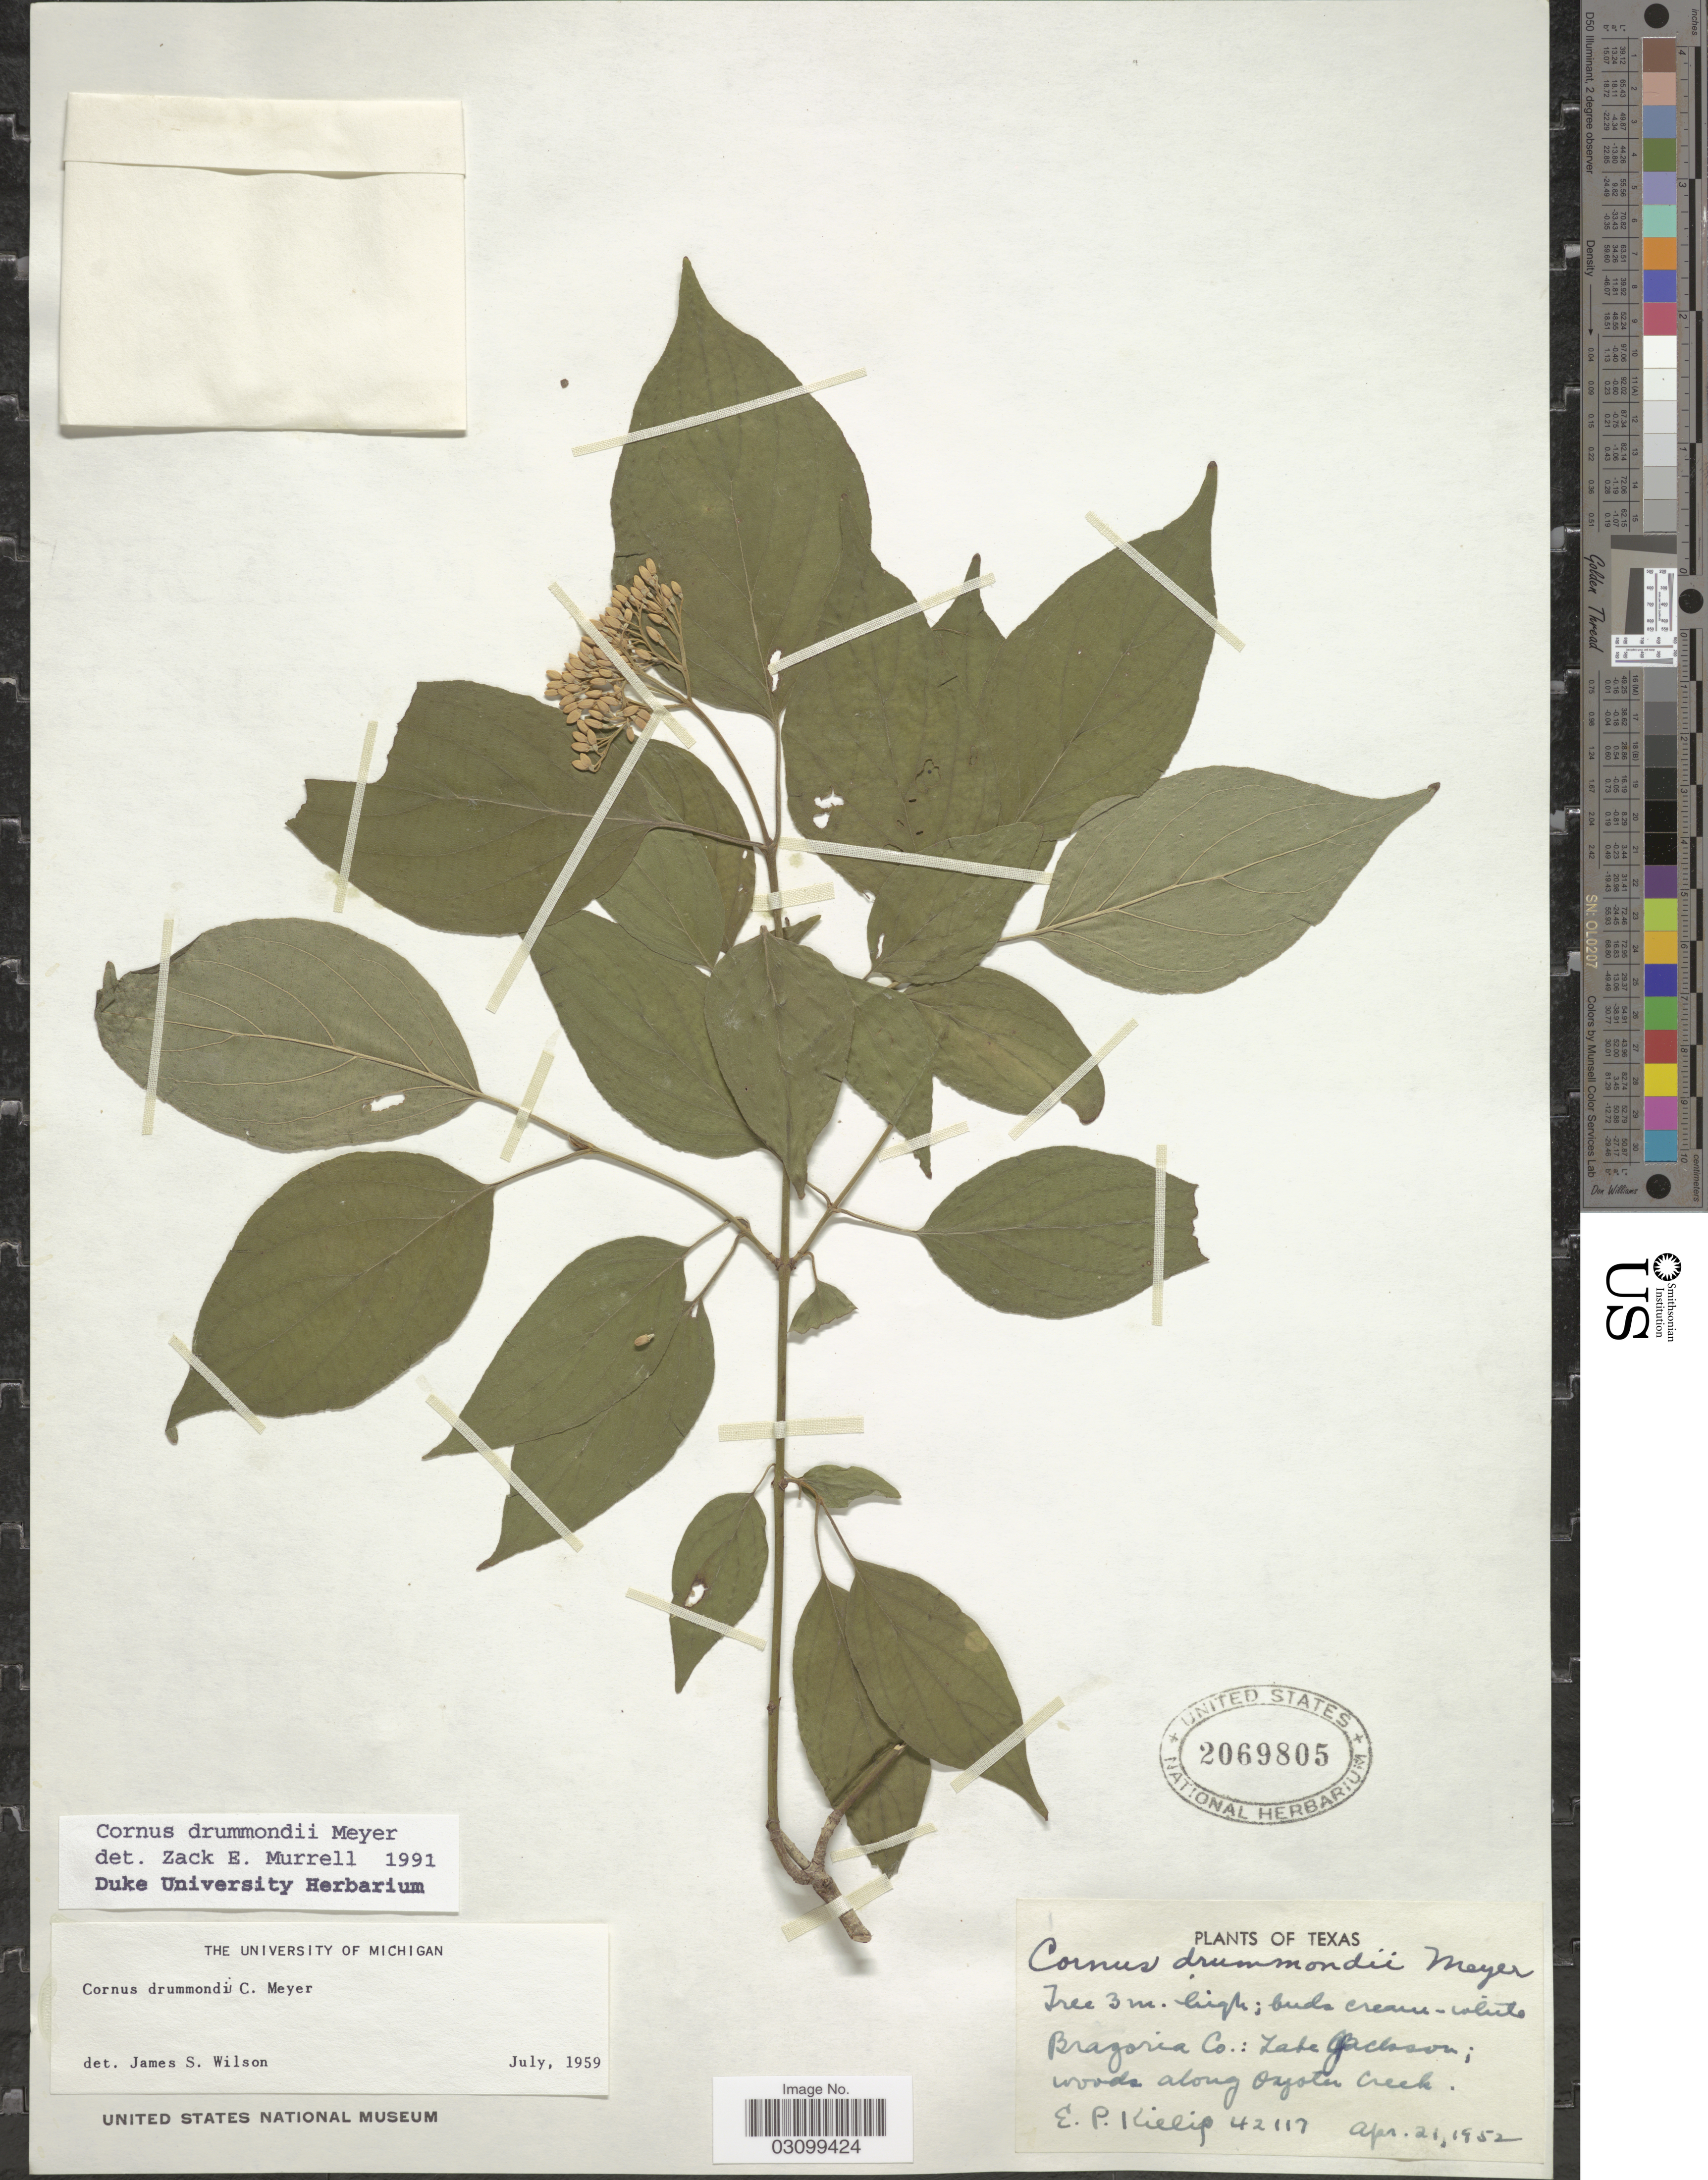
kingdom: Plantae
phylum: Tracheophyta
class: Magnoliopsida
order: Cornales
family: Cornaceae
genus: Cornus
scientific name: Cornus drummondii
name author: C.A. Mey.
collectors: E. P. Killip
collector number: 42117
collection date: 1952-04-21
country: United States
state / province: Texas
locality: Brazoria Co.: Lake Jackson; woods along Oyster Creek.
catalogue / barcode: US 2069805